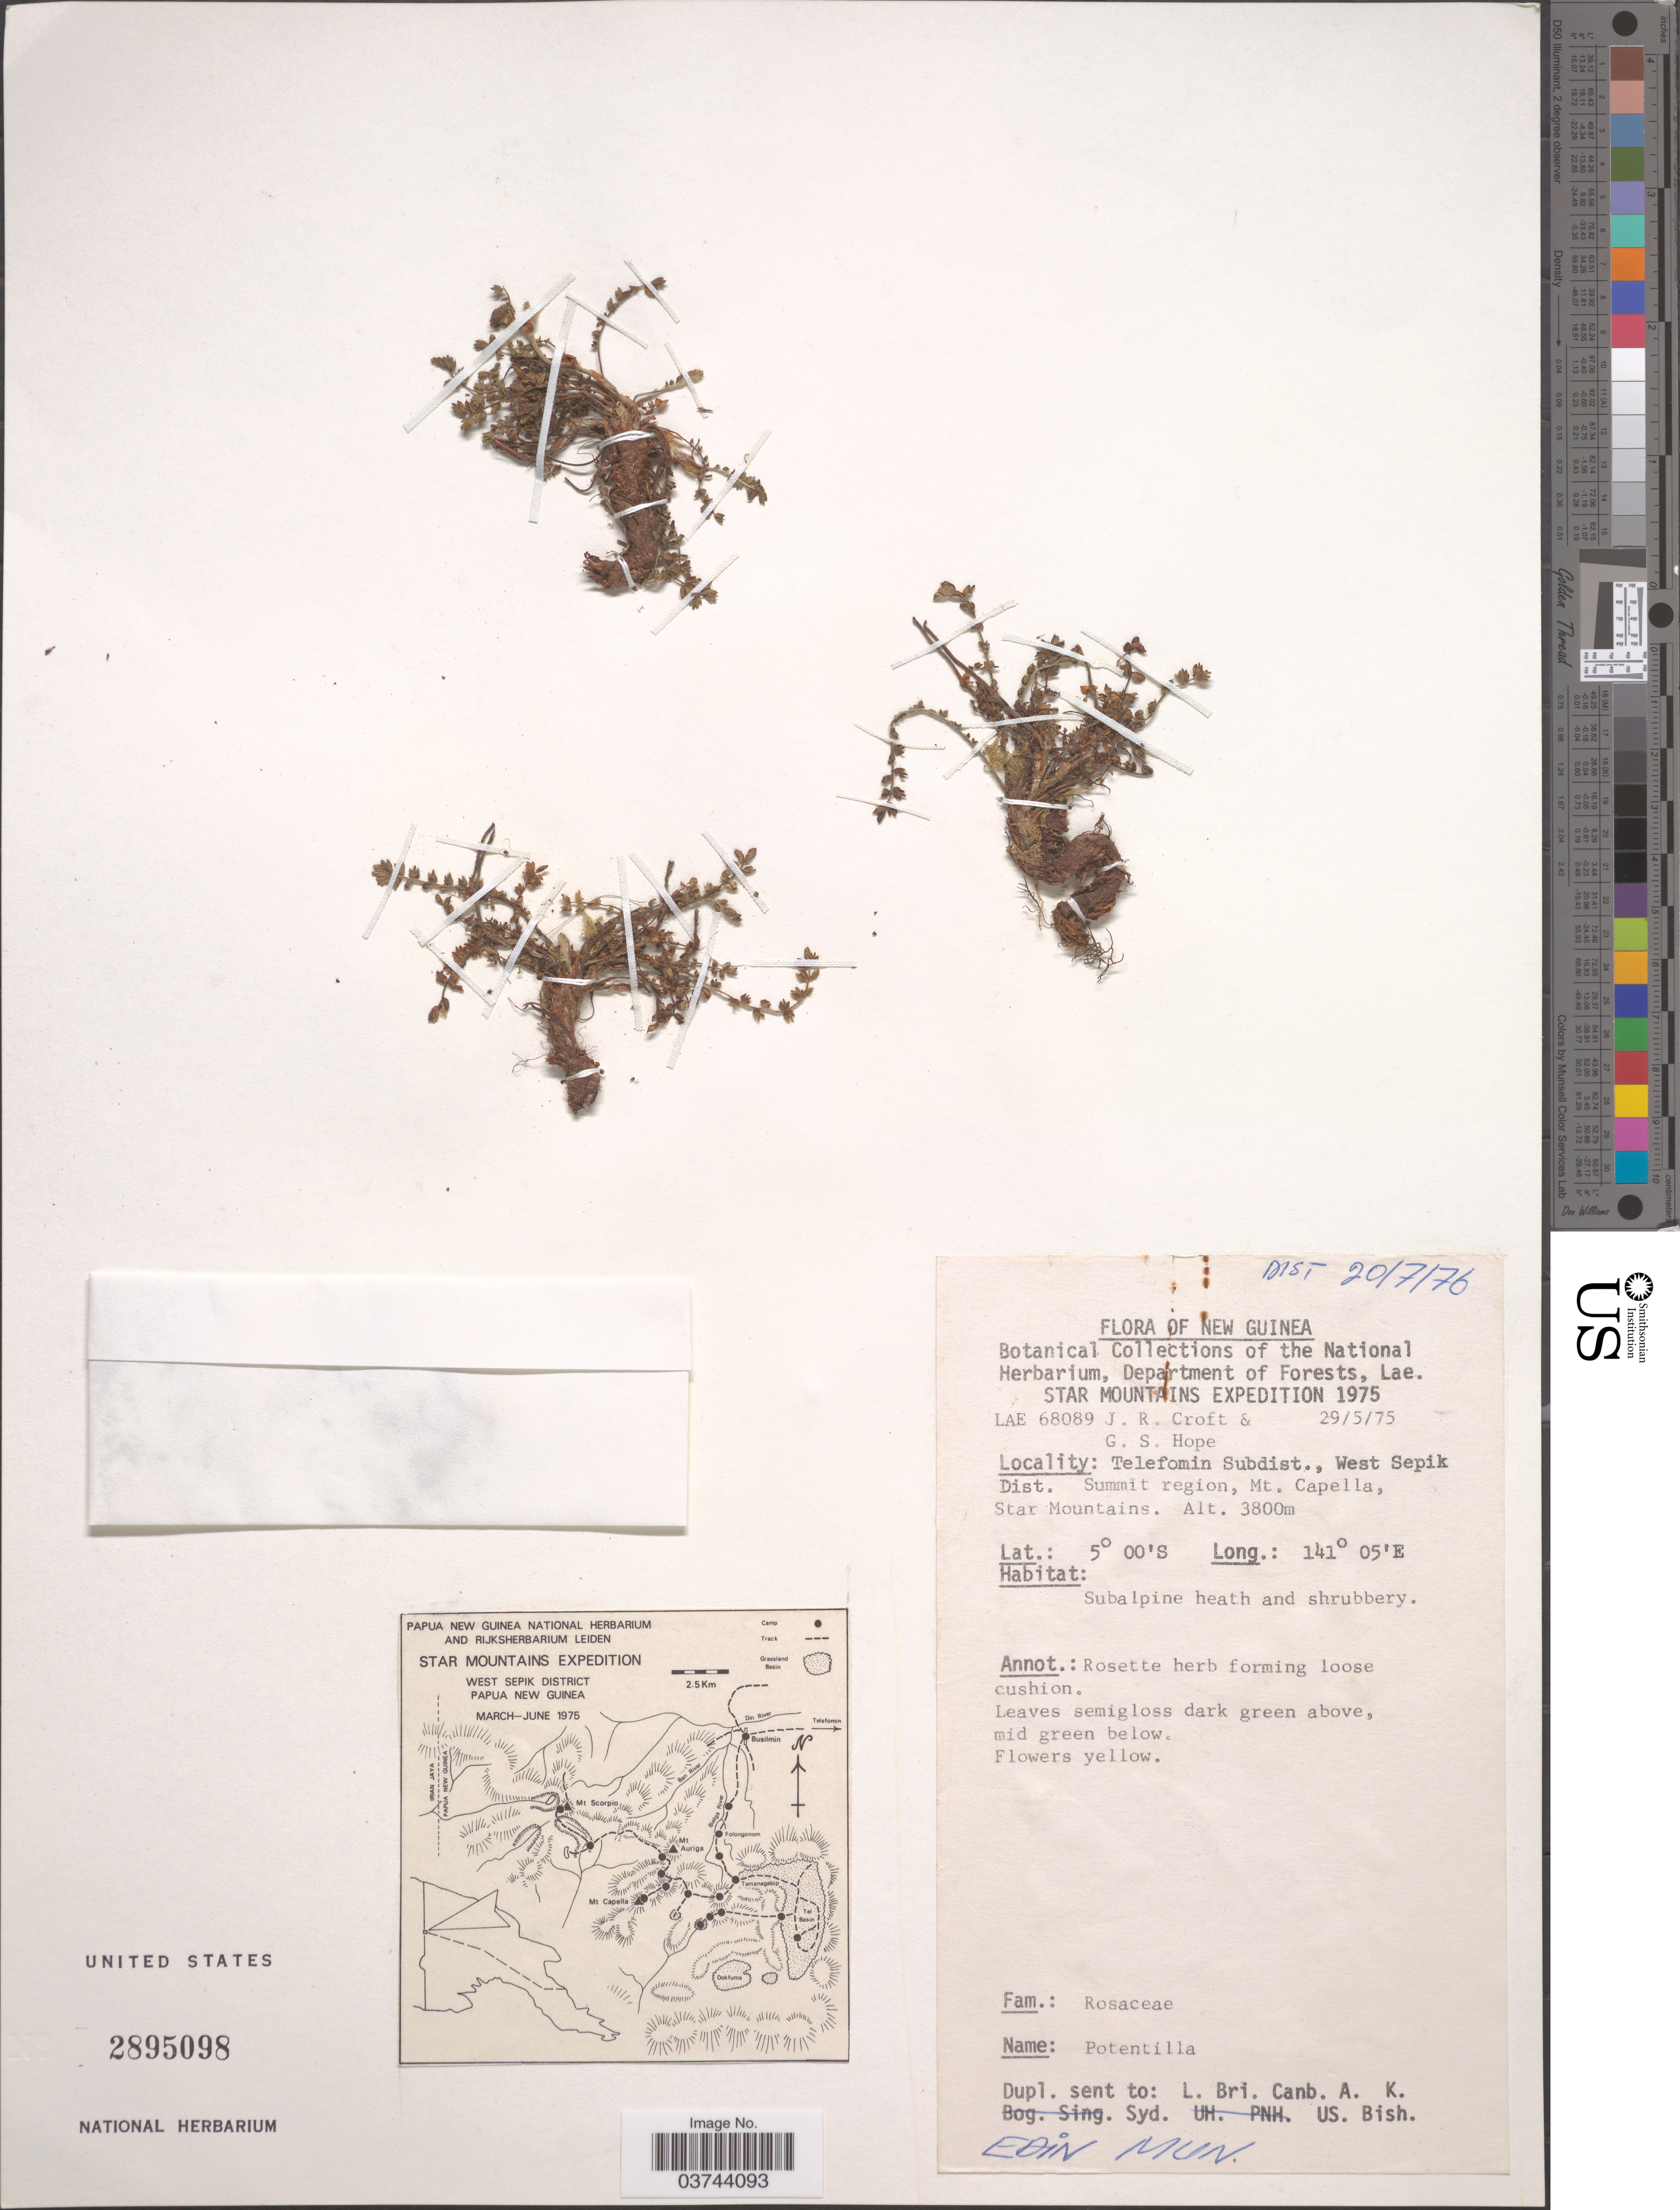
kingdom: Plantae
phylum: Tracheophyta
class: Magnoliopsida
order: Rosales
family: Rosaceae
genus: Potentilla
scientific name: Potentilla sp.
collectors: J. R. Croft & G. Hope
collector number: LAE68089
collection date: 1975-05-29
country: Papua New Guinea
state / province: Sandaun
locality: New Guinea. Telefomin Subdist., West Sepik Dist. Summit region, Mt. Capella, Star Mountains.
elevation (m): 3800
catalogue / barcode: US 2895098